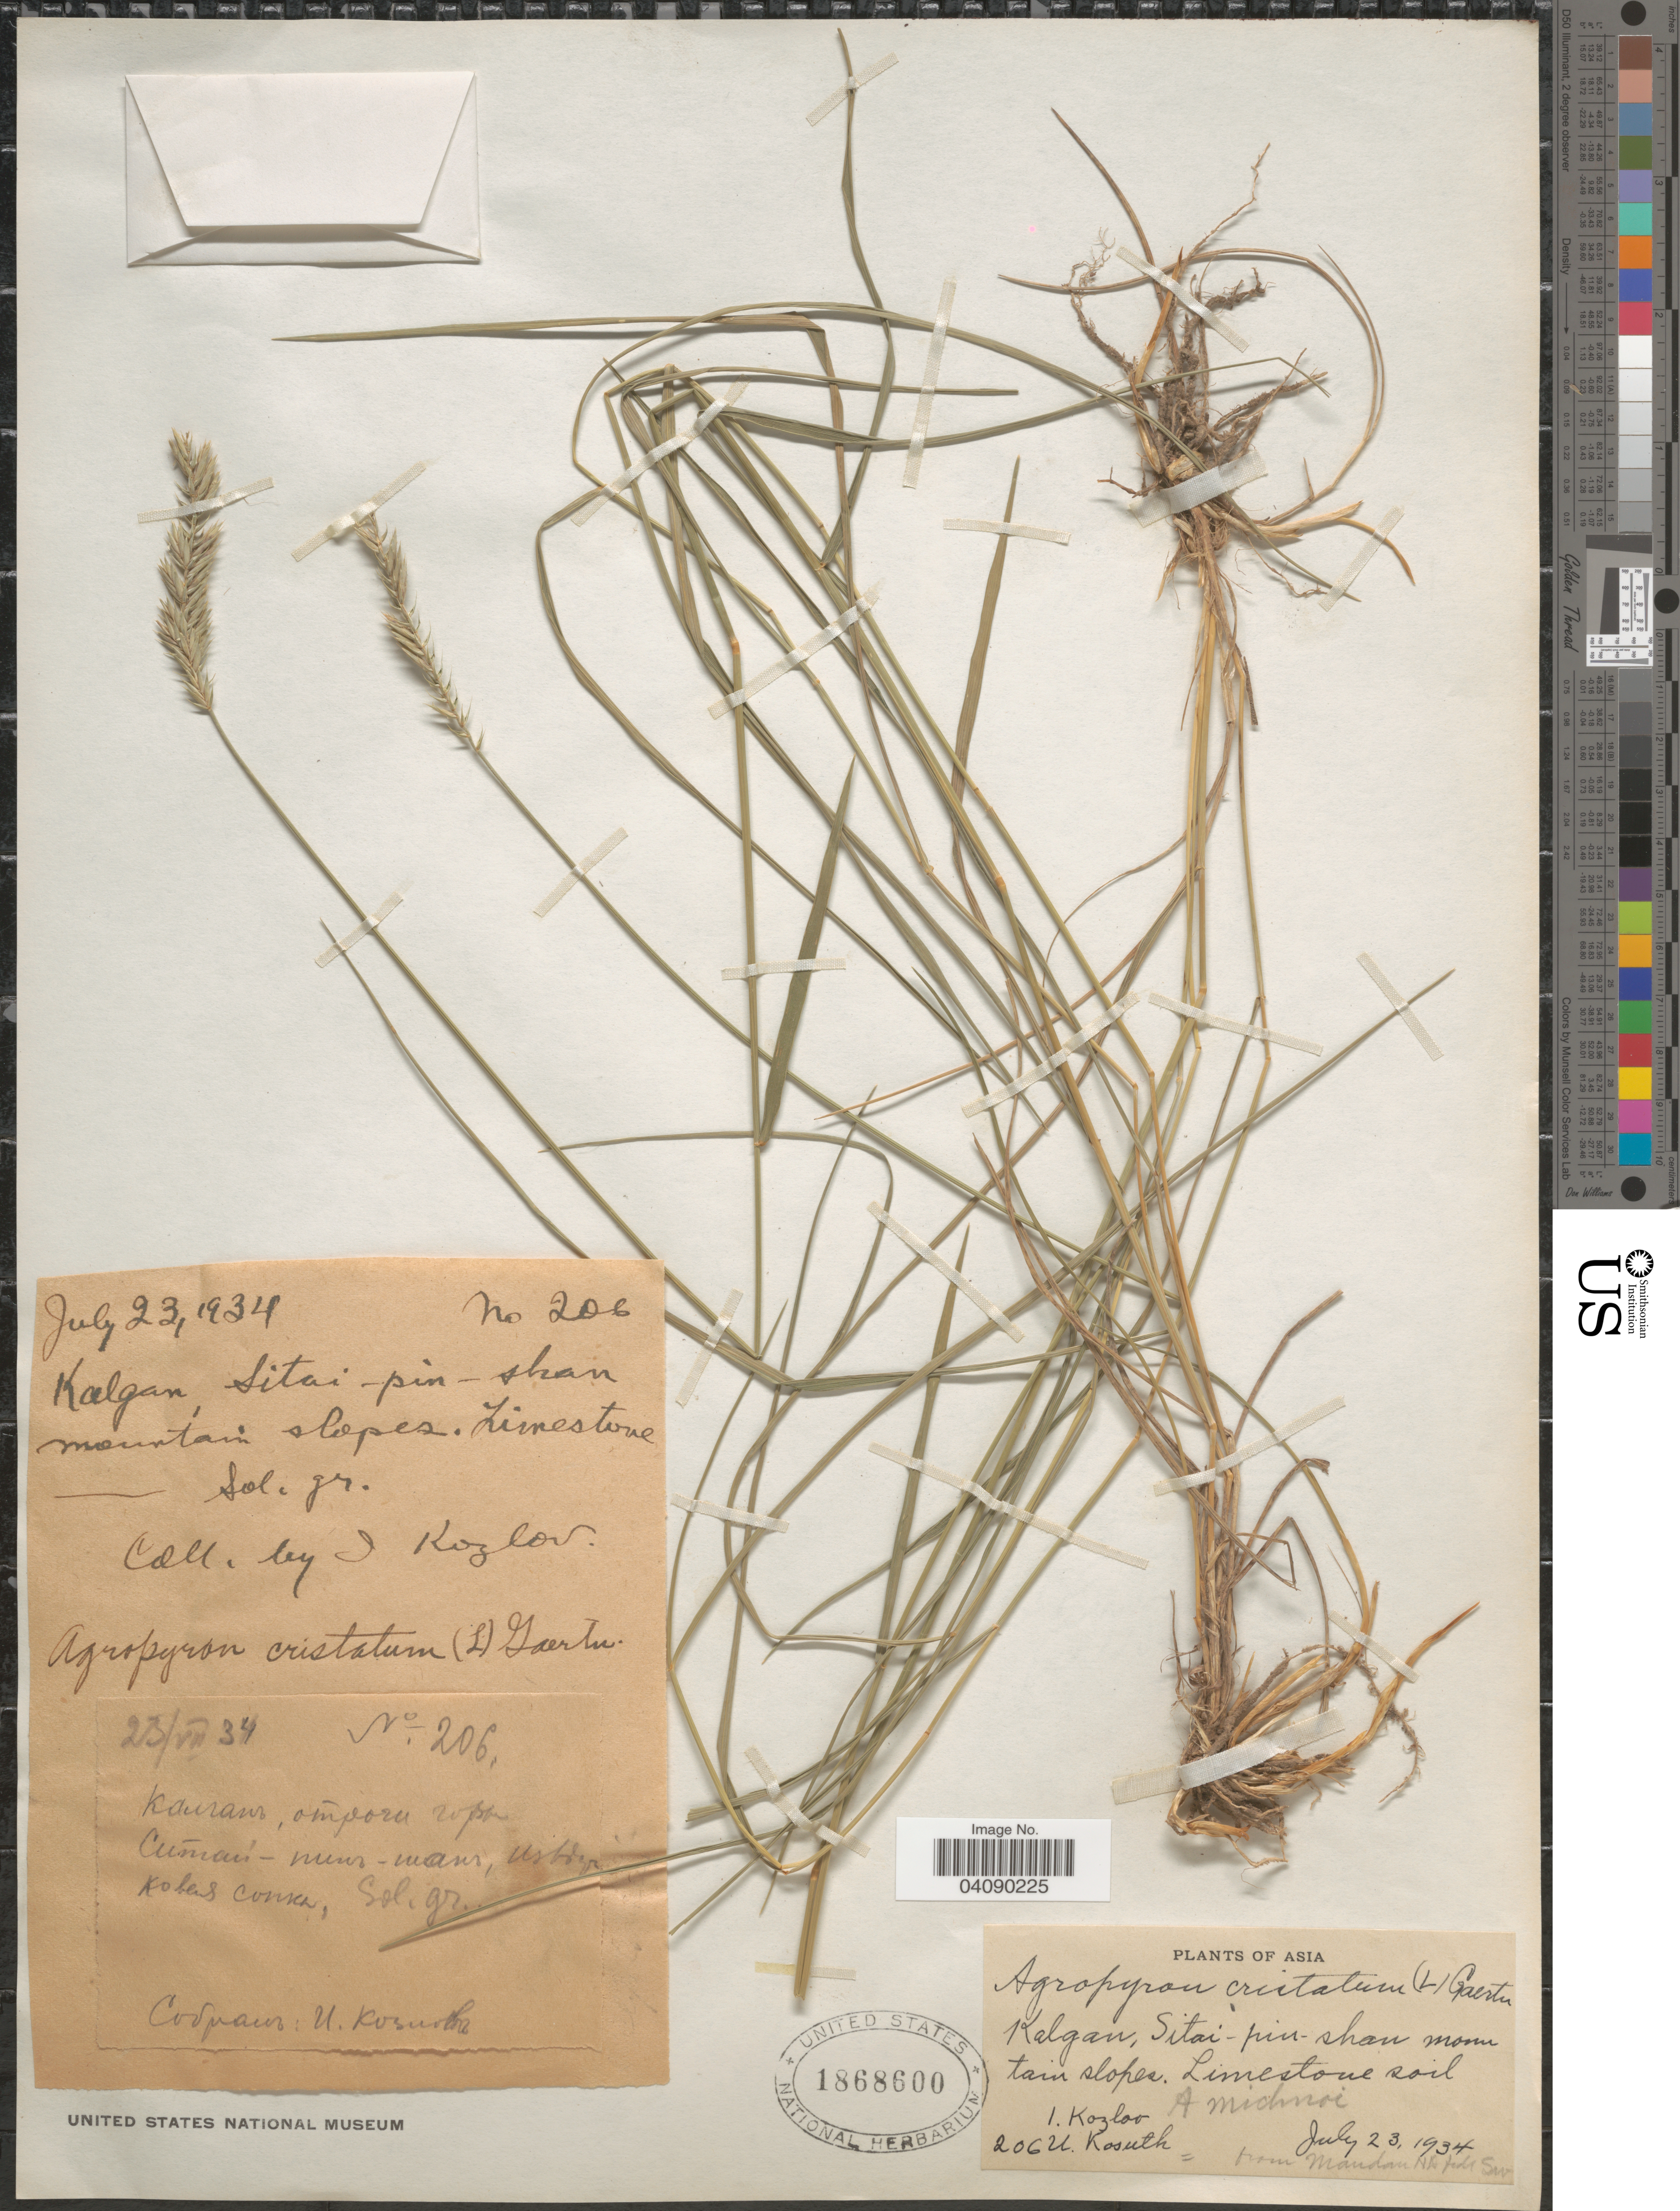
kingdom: Plantae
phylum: Tracheophyta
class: Liliopsida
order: Poales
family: Poaceae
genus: Agropyron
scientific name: Agropyron cristatum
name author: (L.) Gaertn.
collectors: I. Kozlov & U. Kosuth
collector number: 206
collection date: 1934-07-23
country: China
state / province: Hebei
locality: Asia. Kalgan, Sitai-pin-shan mountain slopes. Limestone soil.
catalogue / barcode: US 1868600